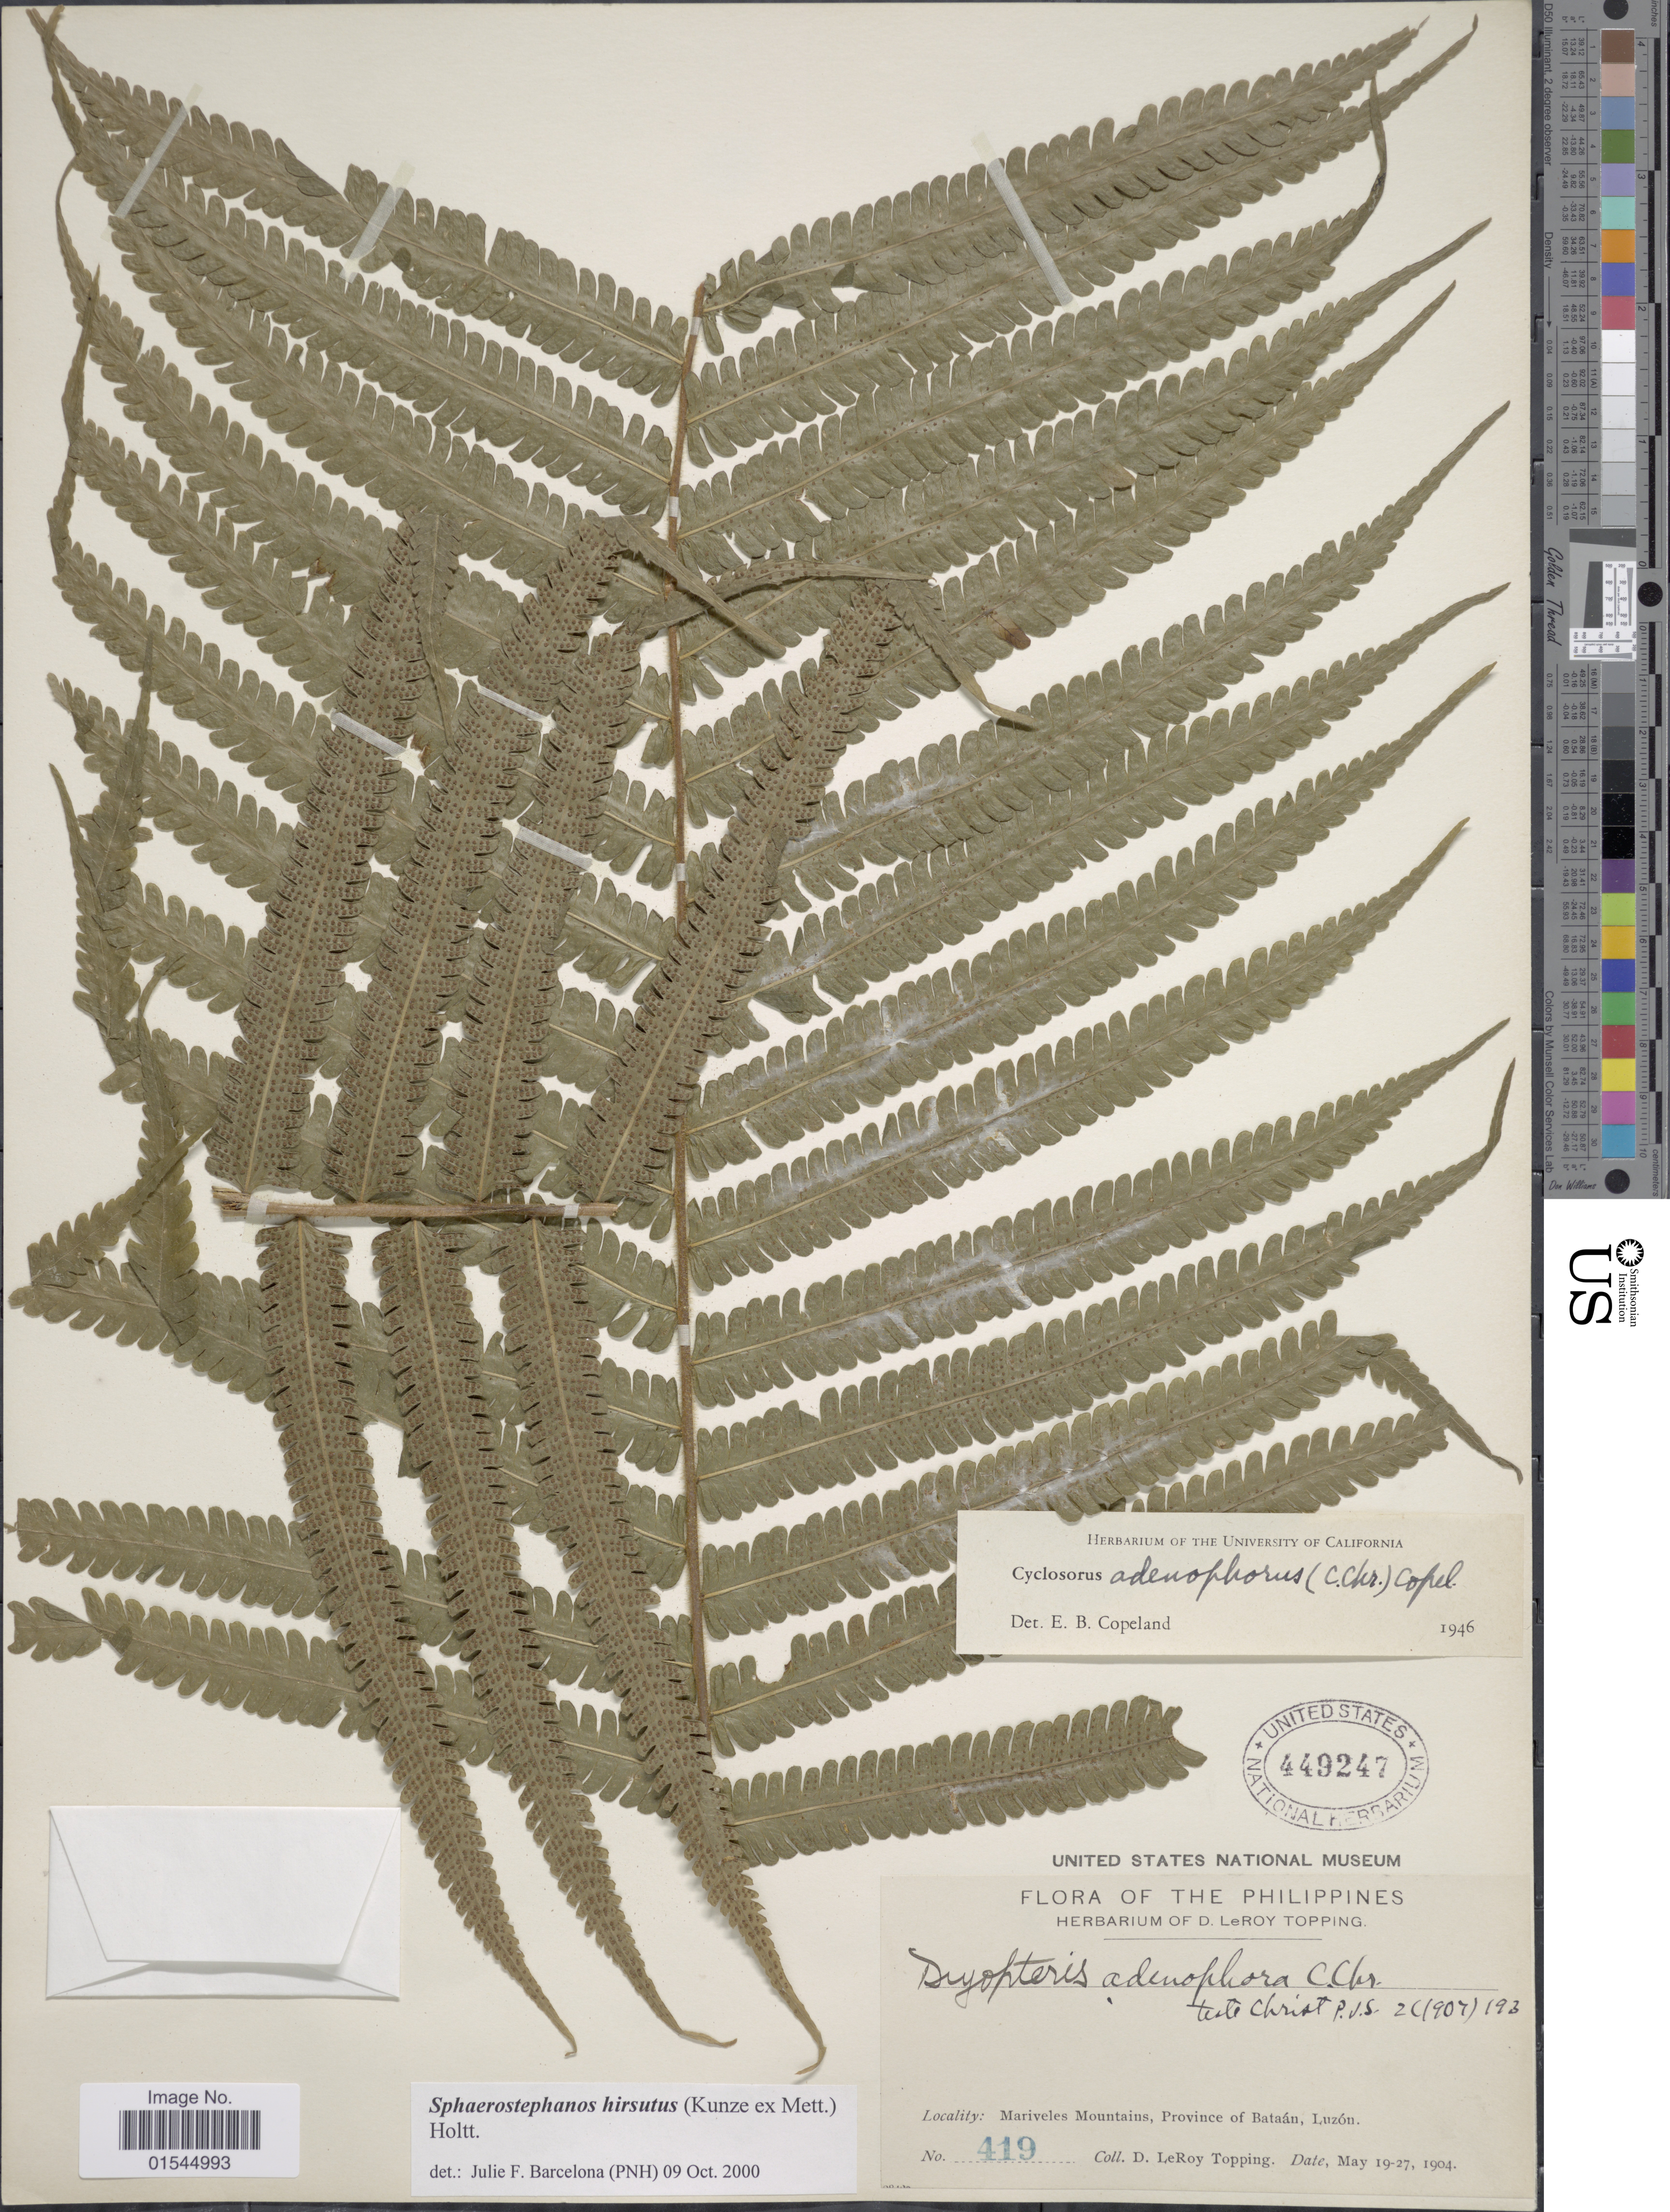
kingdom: Plantae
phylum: Tracheophyta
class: Polypodiopsida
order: Polypodiales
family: Thelypteridaceae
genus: Sphaerostephanos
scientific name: Sphaerostephanos hirsutus var. hirsutus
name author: (Kunze ex Mett.) Holttum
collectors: D. L. Topping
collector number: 419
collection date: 1904-05-19/1904-05-27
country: Philippines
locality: Mariveles Mountains, Province of Bataan, Luzon.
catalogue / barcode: US 449247